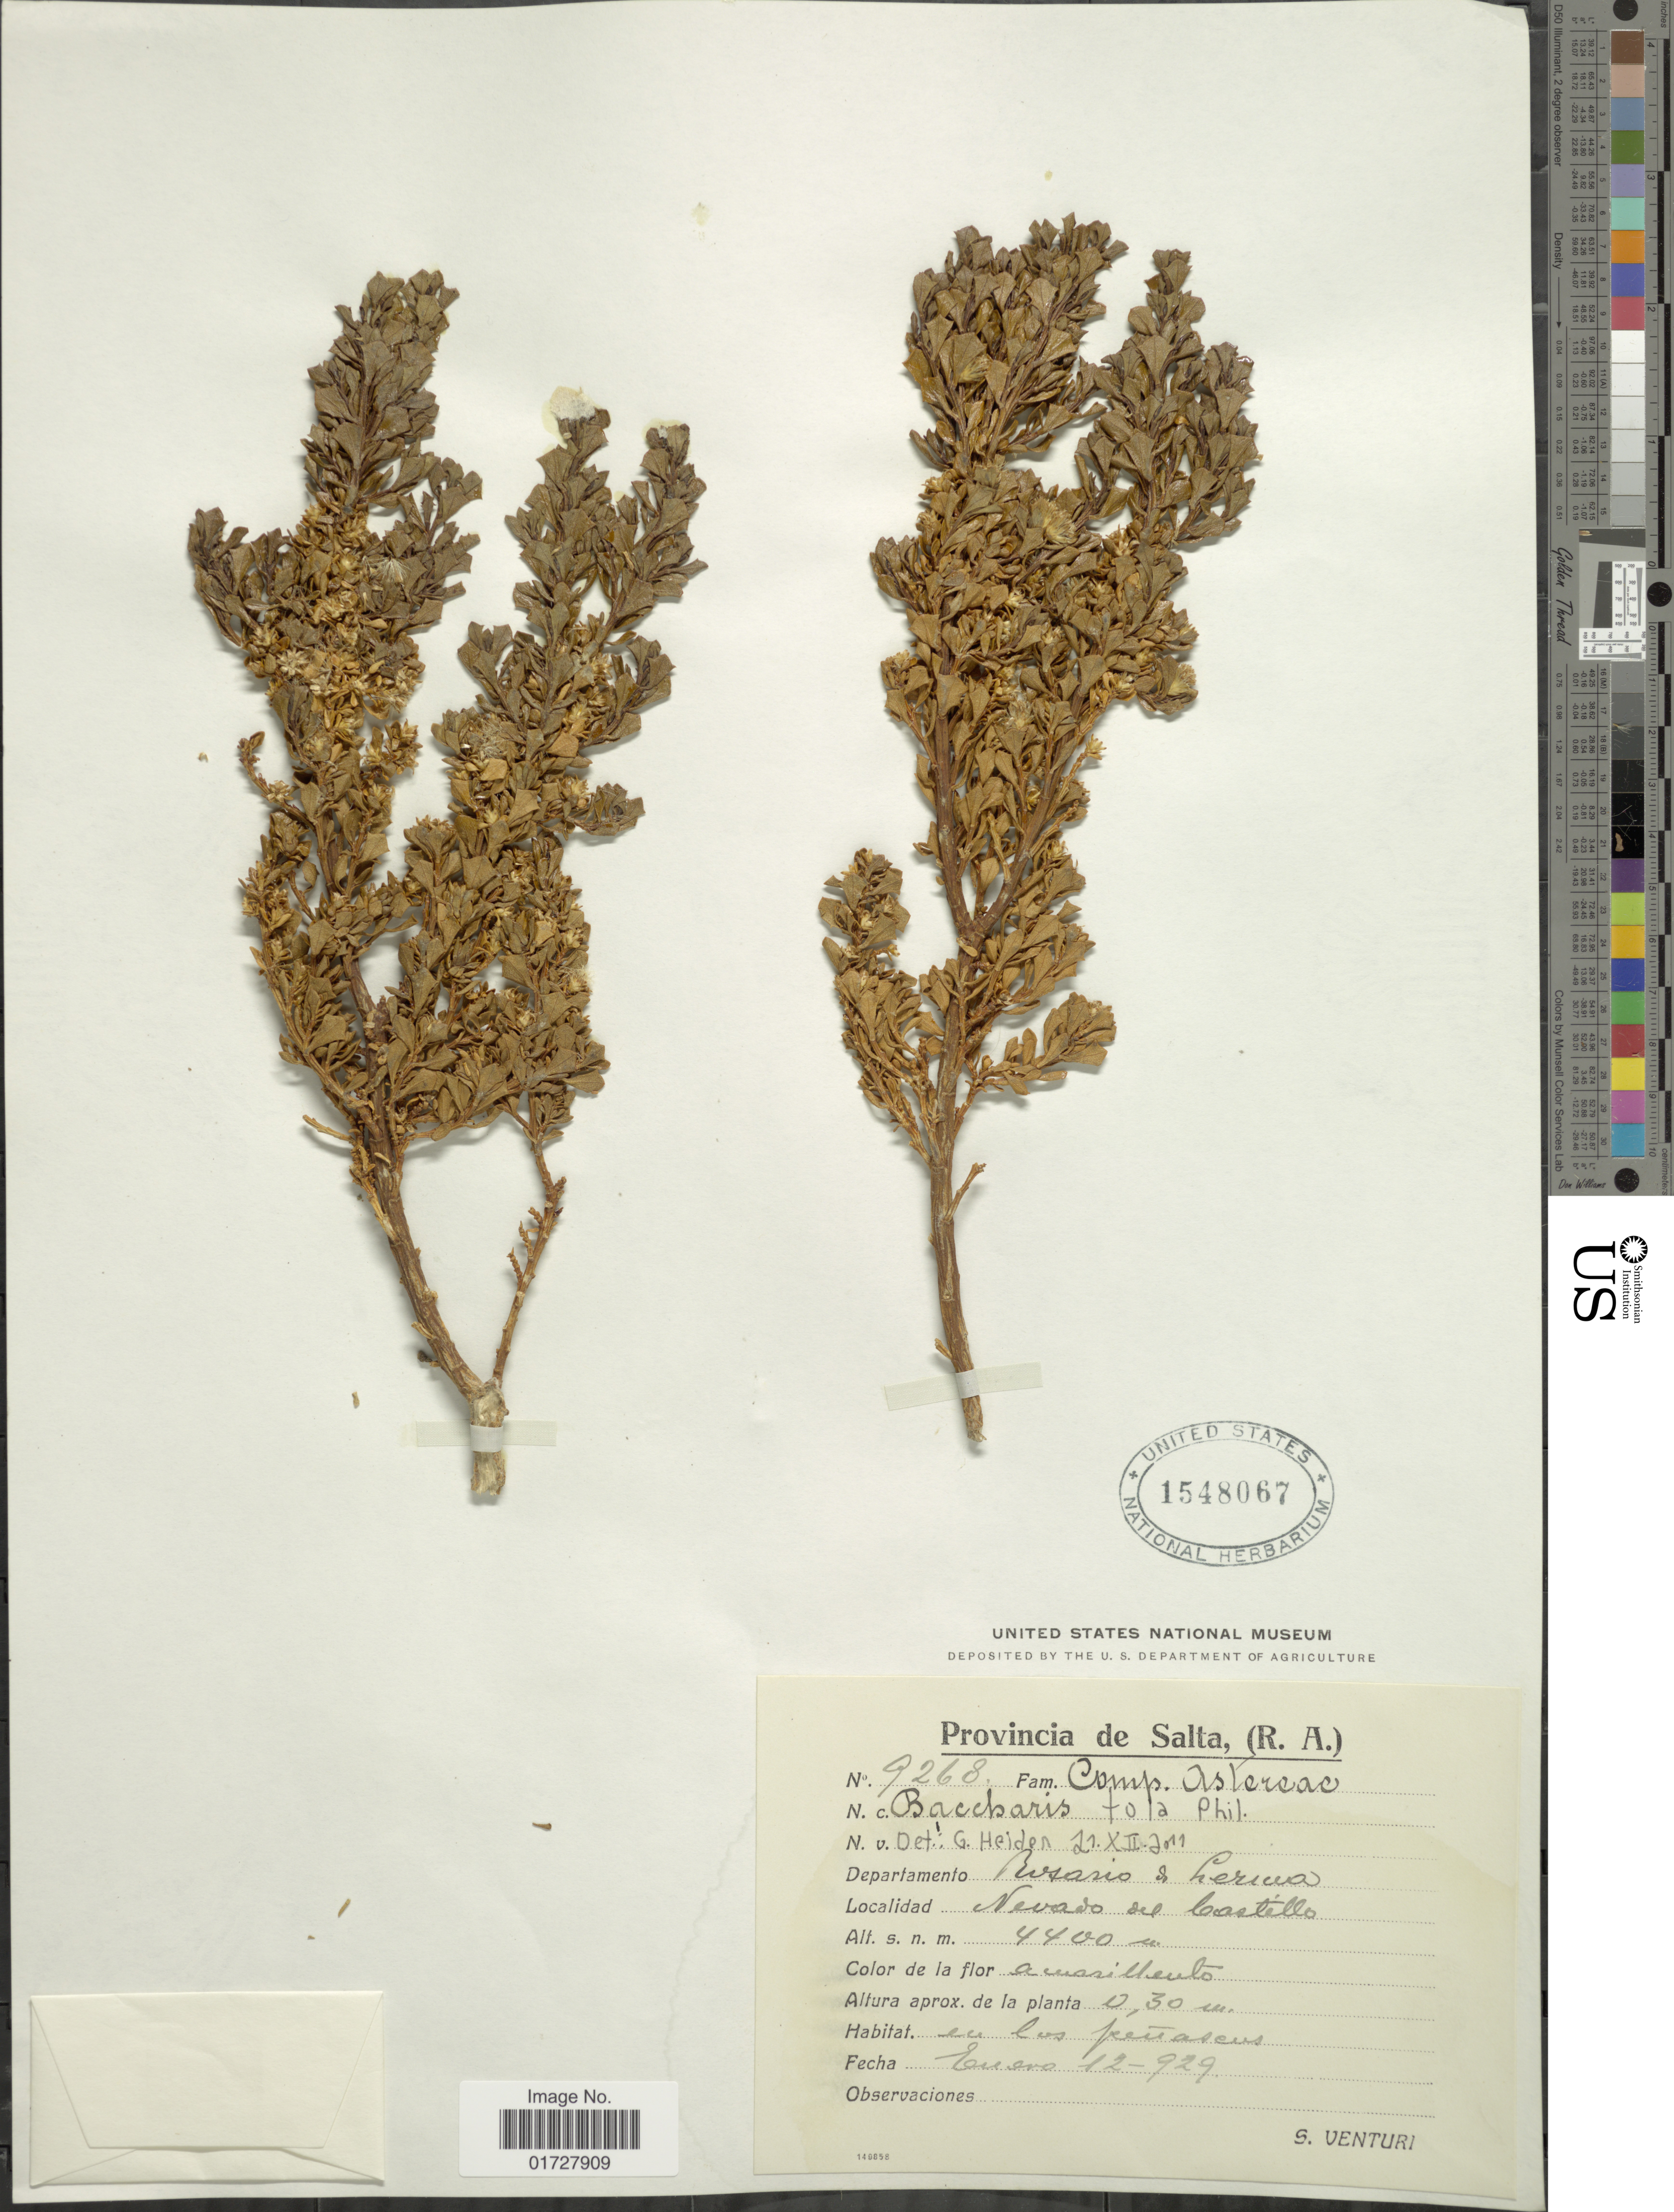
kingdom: Plantae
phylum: Tracheophyta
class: Magnoliopsida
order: Asterales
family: Asteraceae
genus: Baccharis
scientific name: Baccharis tola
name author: Phil.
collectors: S. Venturi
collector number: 9268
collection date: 1929-01-12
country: Argentina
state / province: Salta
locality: Departamento Rosario de Lerma, Nevado del Castillo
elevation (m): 4400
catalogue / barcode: US 1548067